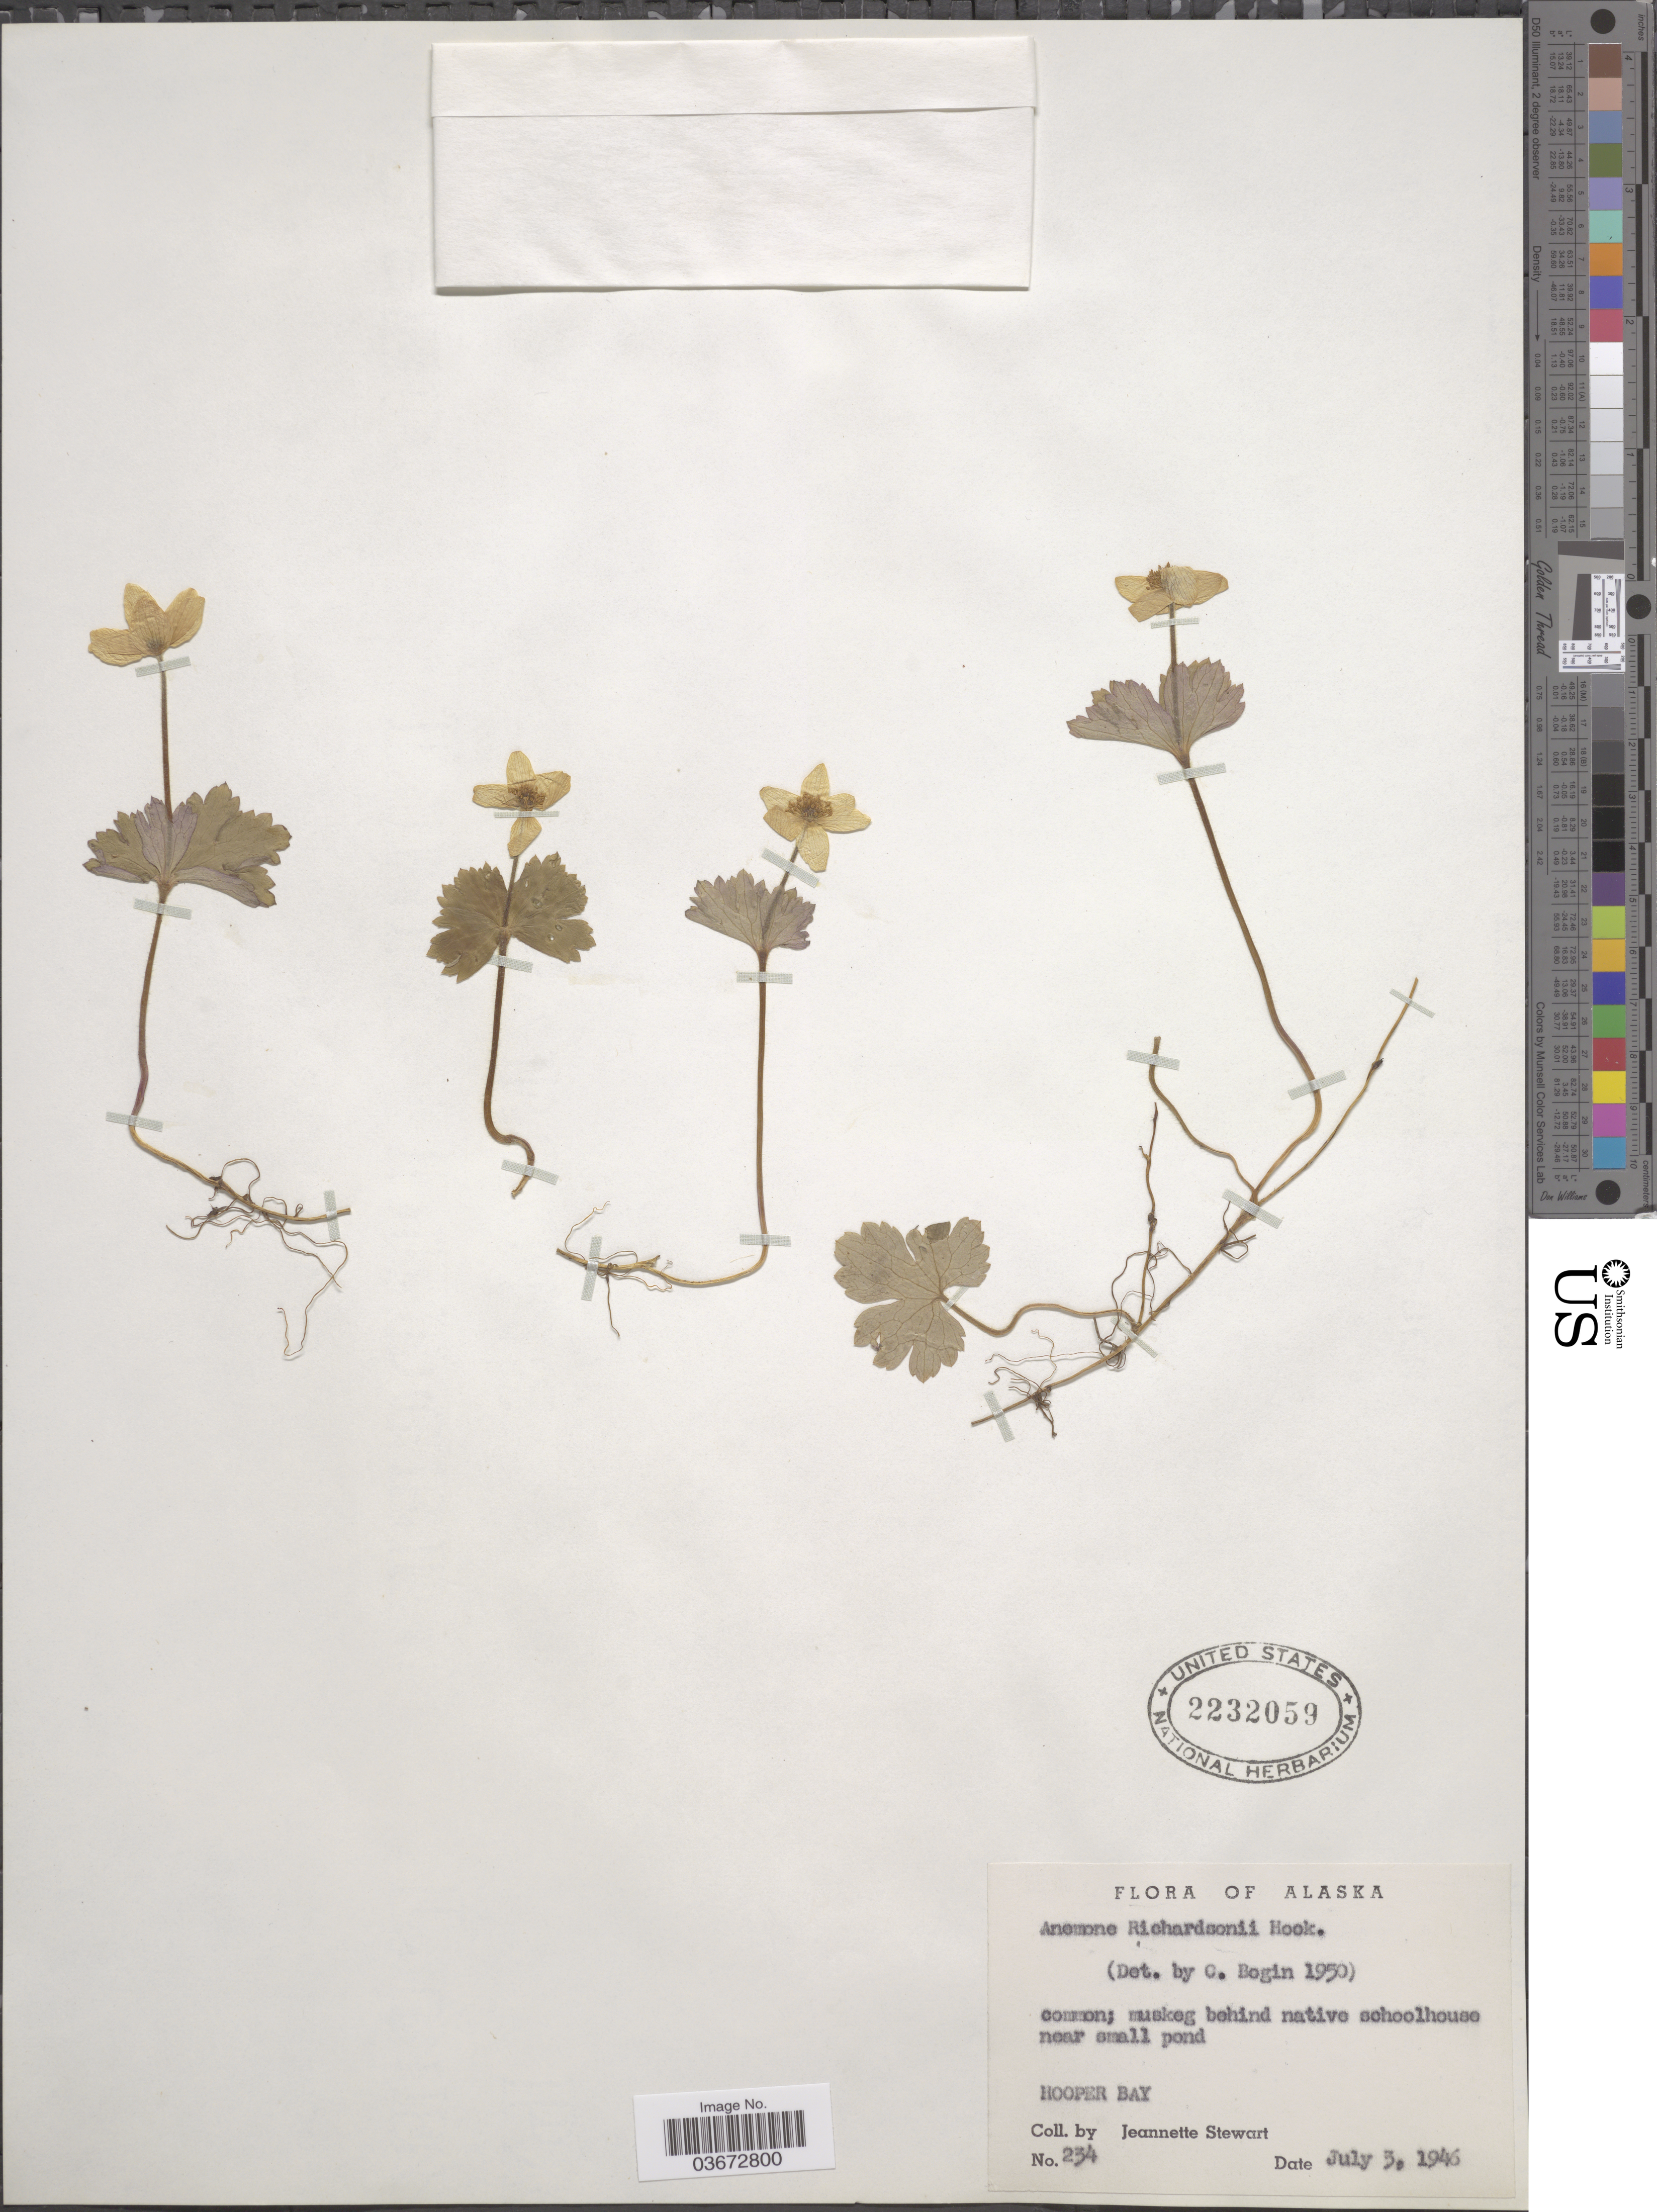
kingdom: Plantae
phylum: Tracheophyta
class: Magnoliopsida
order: Ranunculales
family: Ranunculaceae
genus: Anemone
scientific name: Anemone richardsonii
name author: Hook.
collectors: J. Stewart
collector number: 234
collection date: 1946-07-03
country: United States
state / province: Alaska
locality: Muskeg behind native schoolhouse near small pond. Hooper Bay.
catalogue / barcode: US 2232059